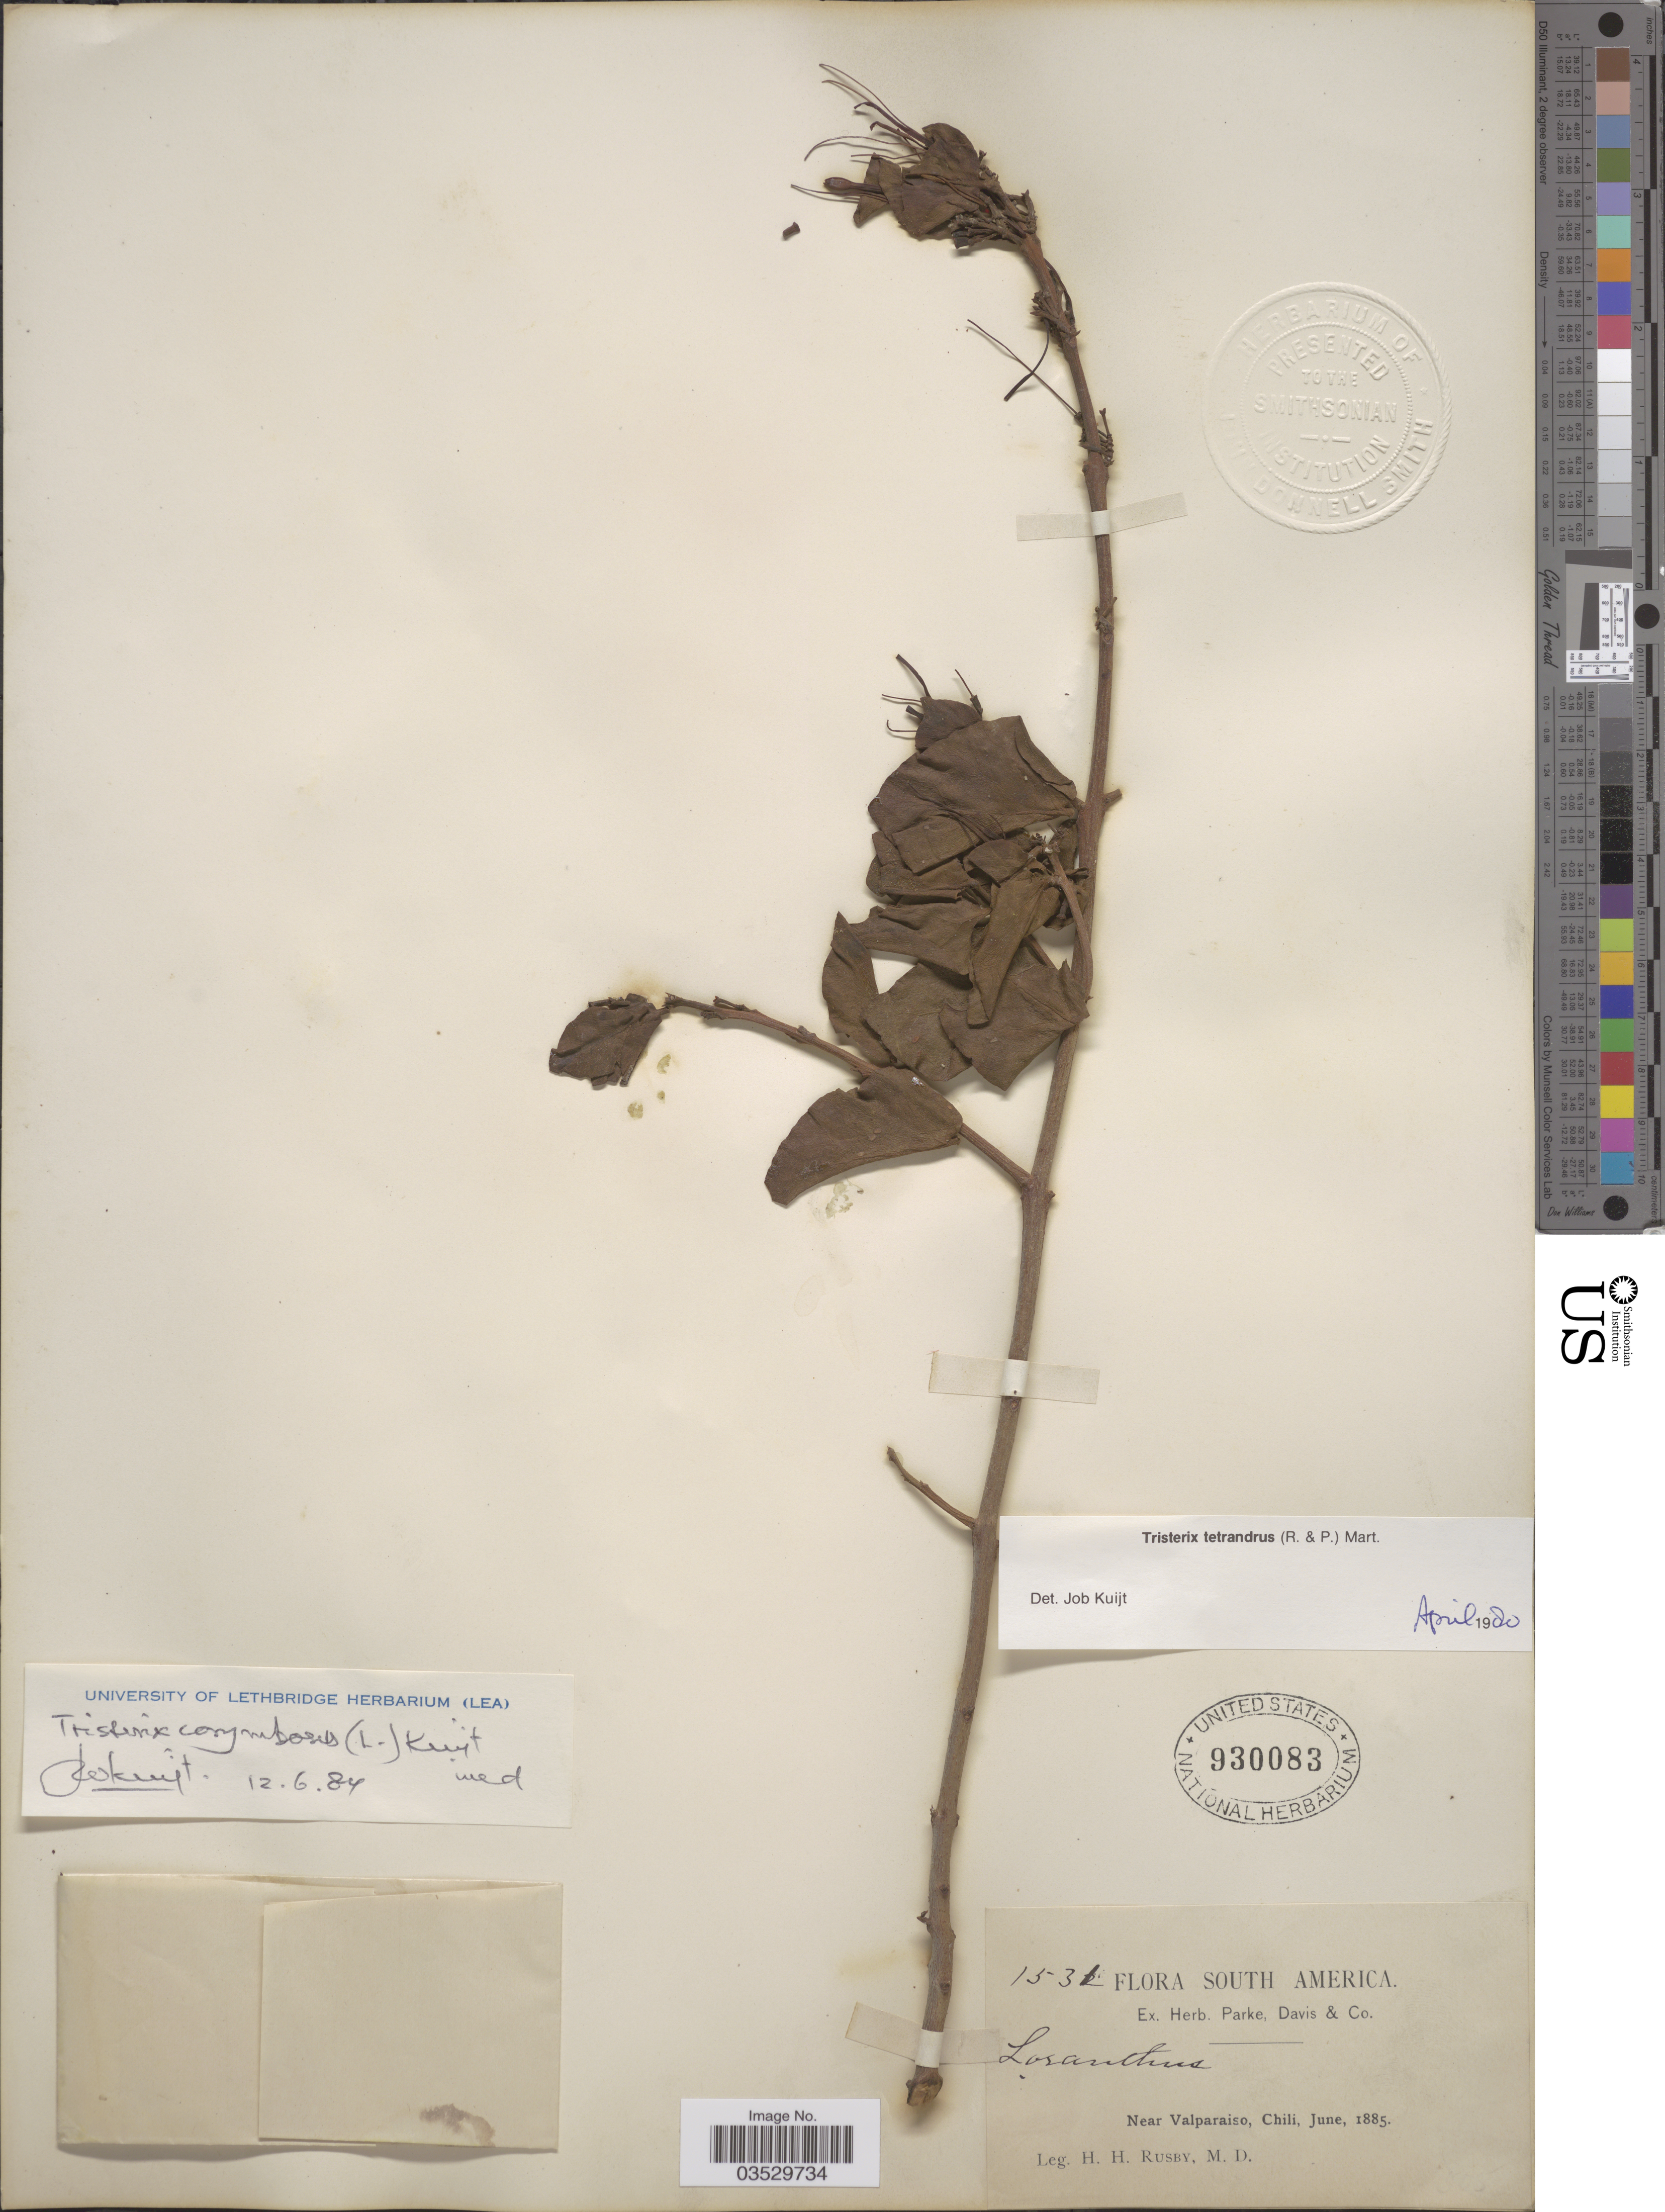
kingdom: Plantae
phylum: Tracheophyta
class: Magnoliopsida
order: Santalales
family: Loranthaceae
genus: Tristerix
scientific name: Tristerix corymbosus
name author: (L.) Kuijt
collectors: H. H. Rusby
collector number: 1531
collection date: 1885-06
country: Chile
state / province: Valparaíso (V)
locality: Near Valparaiso.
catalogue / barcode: US 930083